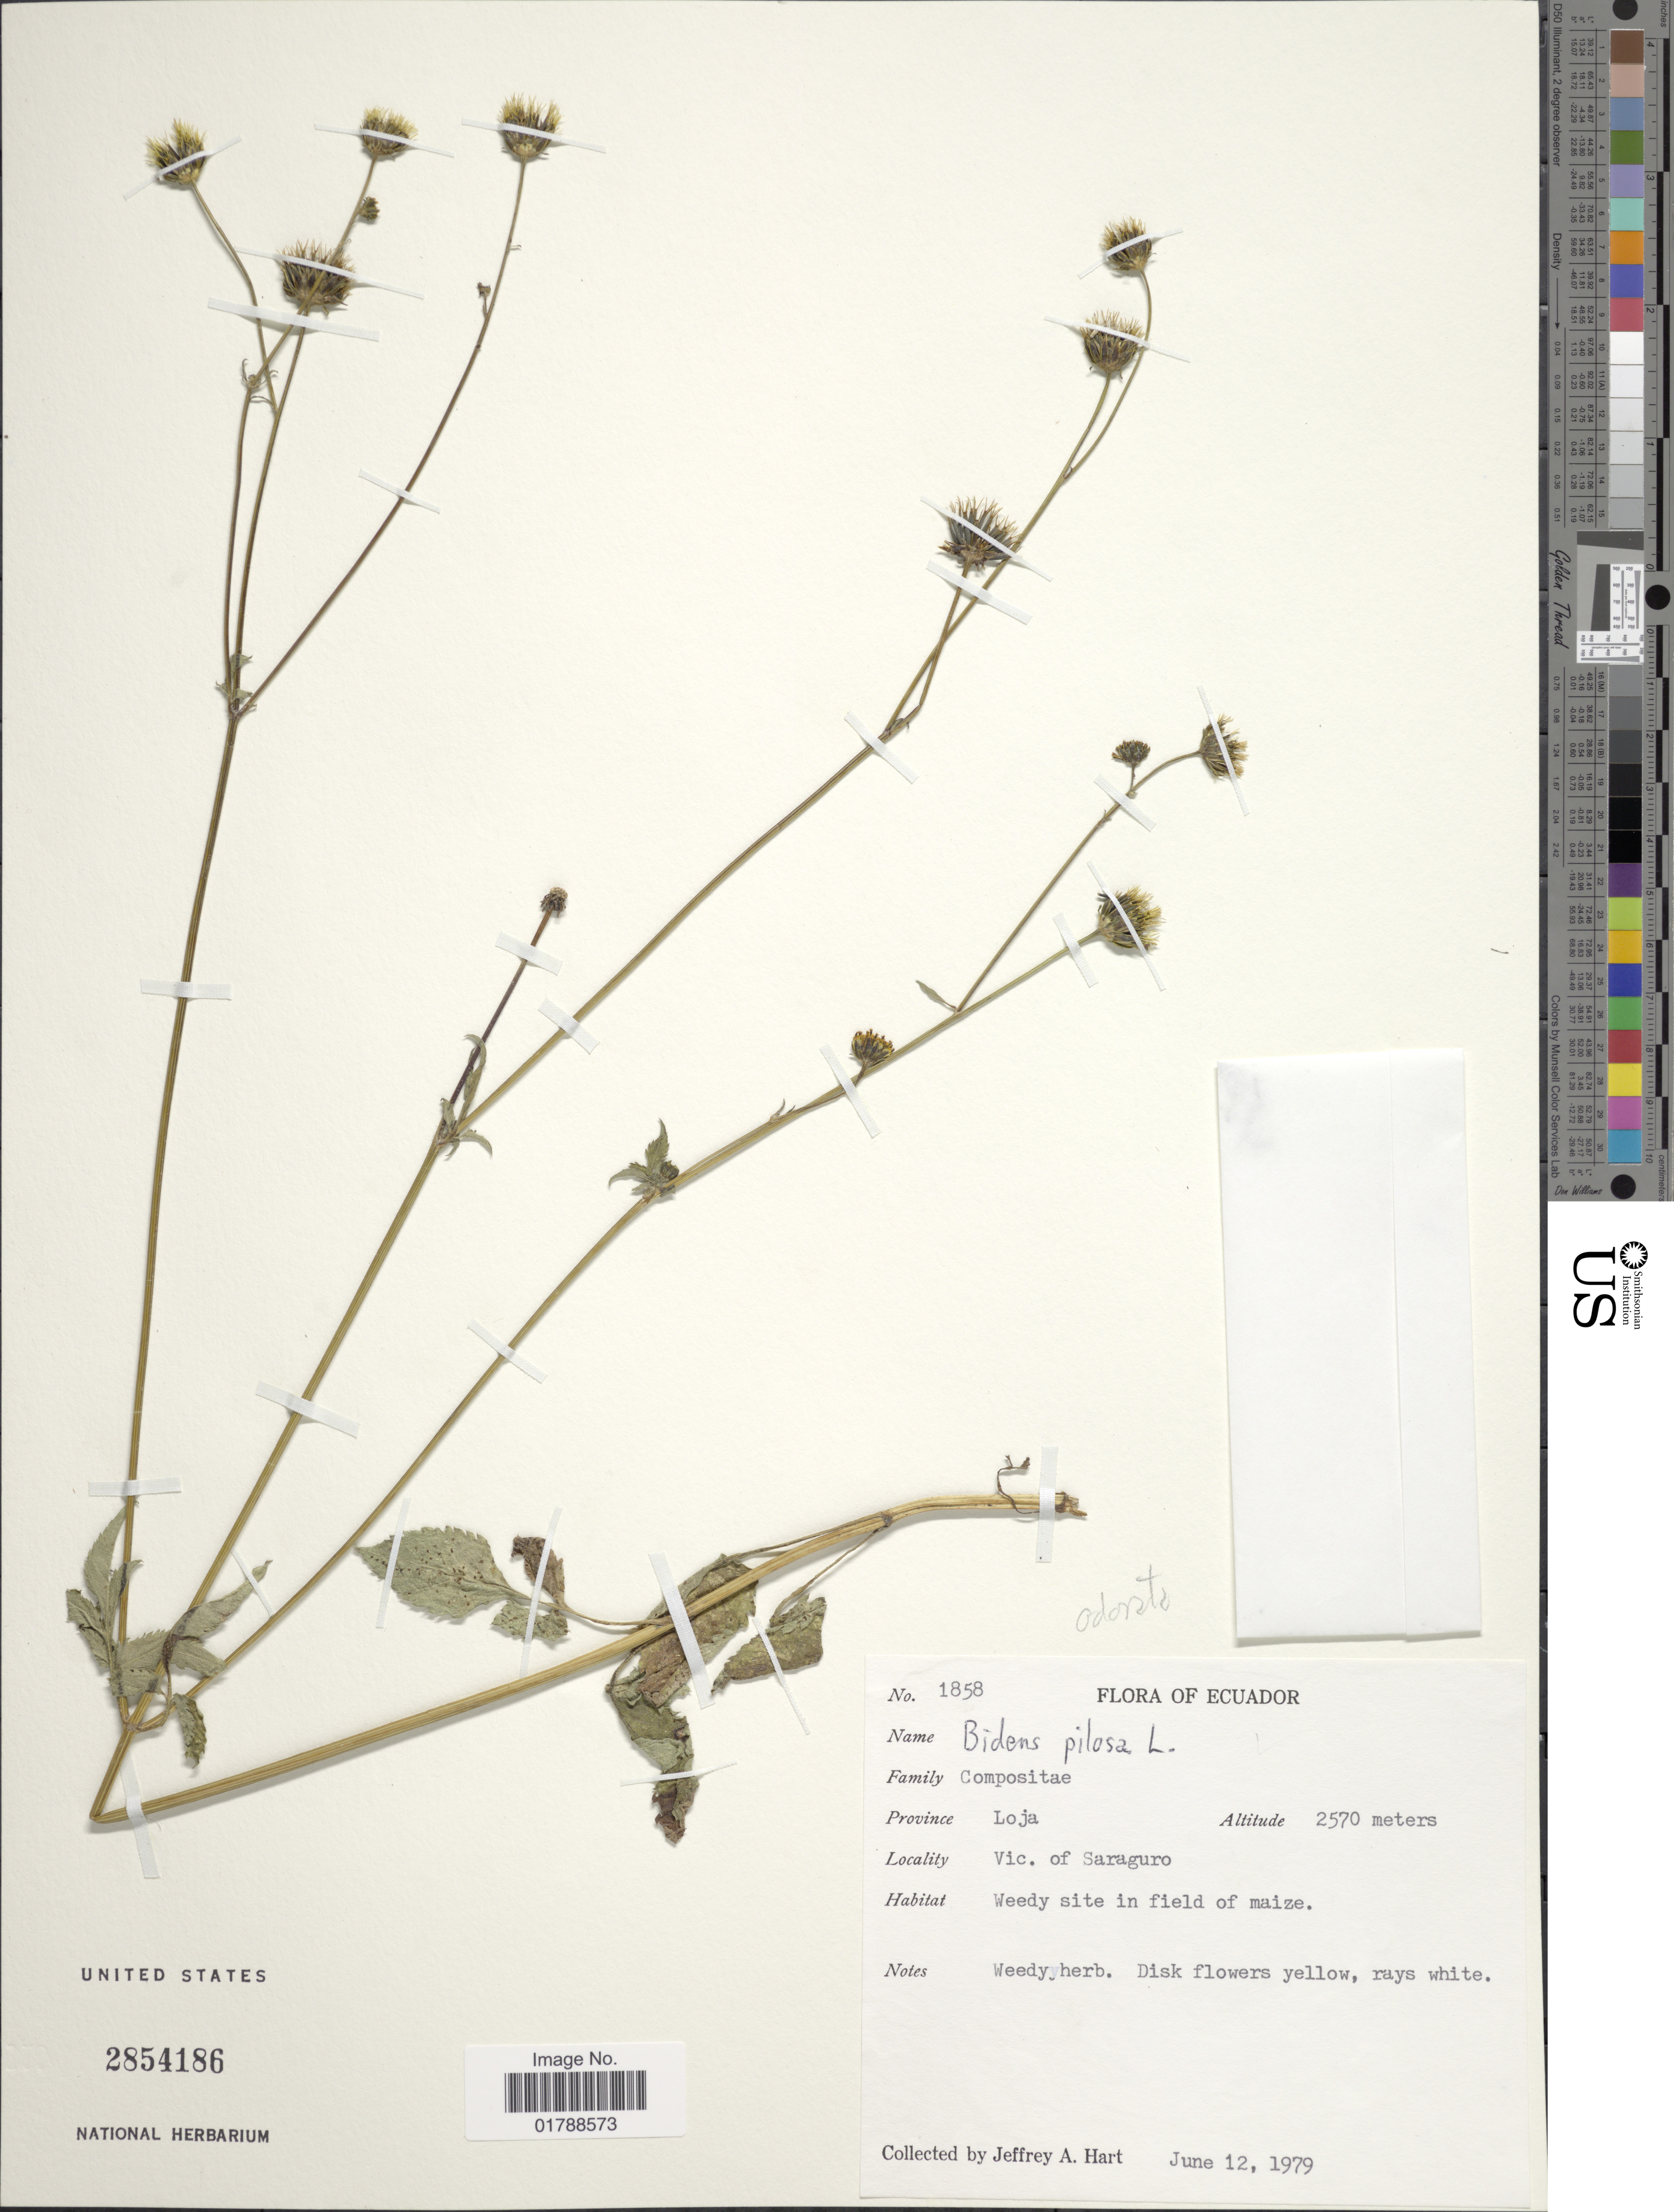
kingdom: Plantae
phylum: Tracheophyta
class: Magnoliopsida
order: Asterales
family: Asteraceae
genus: Bidens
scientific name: Bidens odorata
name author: Cav.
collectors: J. A. Hart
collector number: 1858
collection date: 1979-06-12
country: Ecuador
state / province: Loja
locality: Vic. of Saraguro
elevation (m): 2570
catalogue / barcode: US 2854186